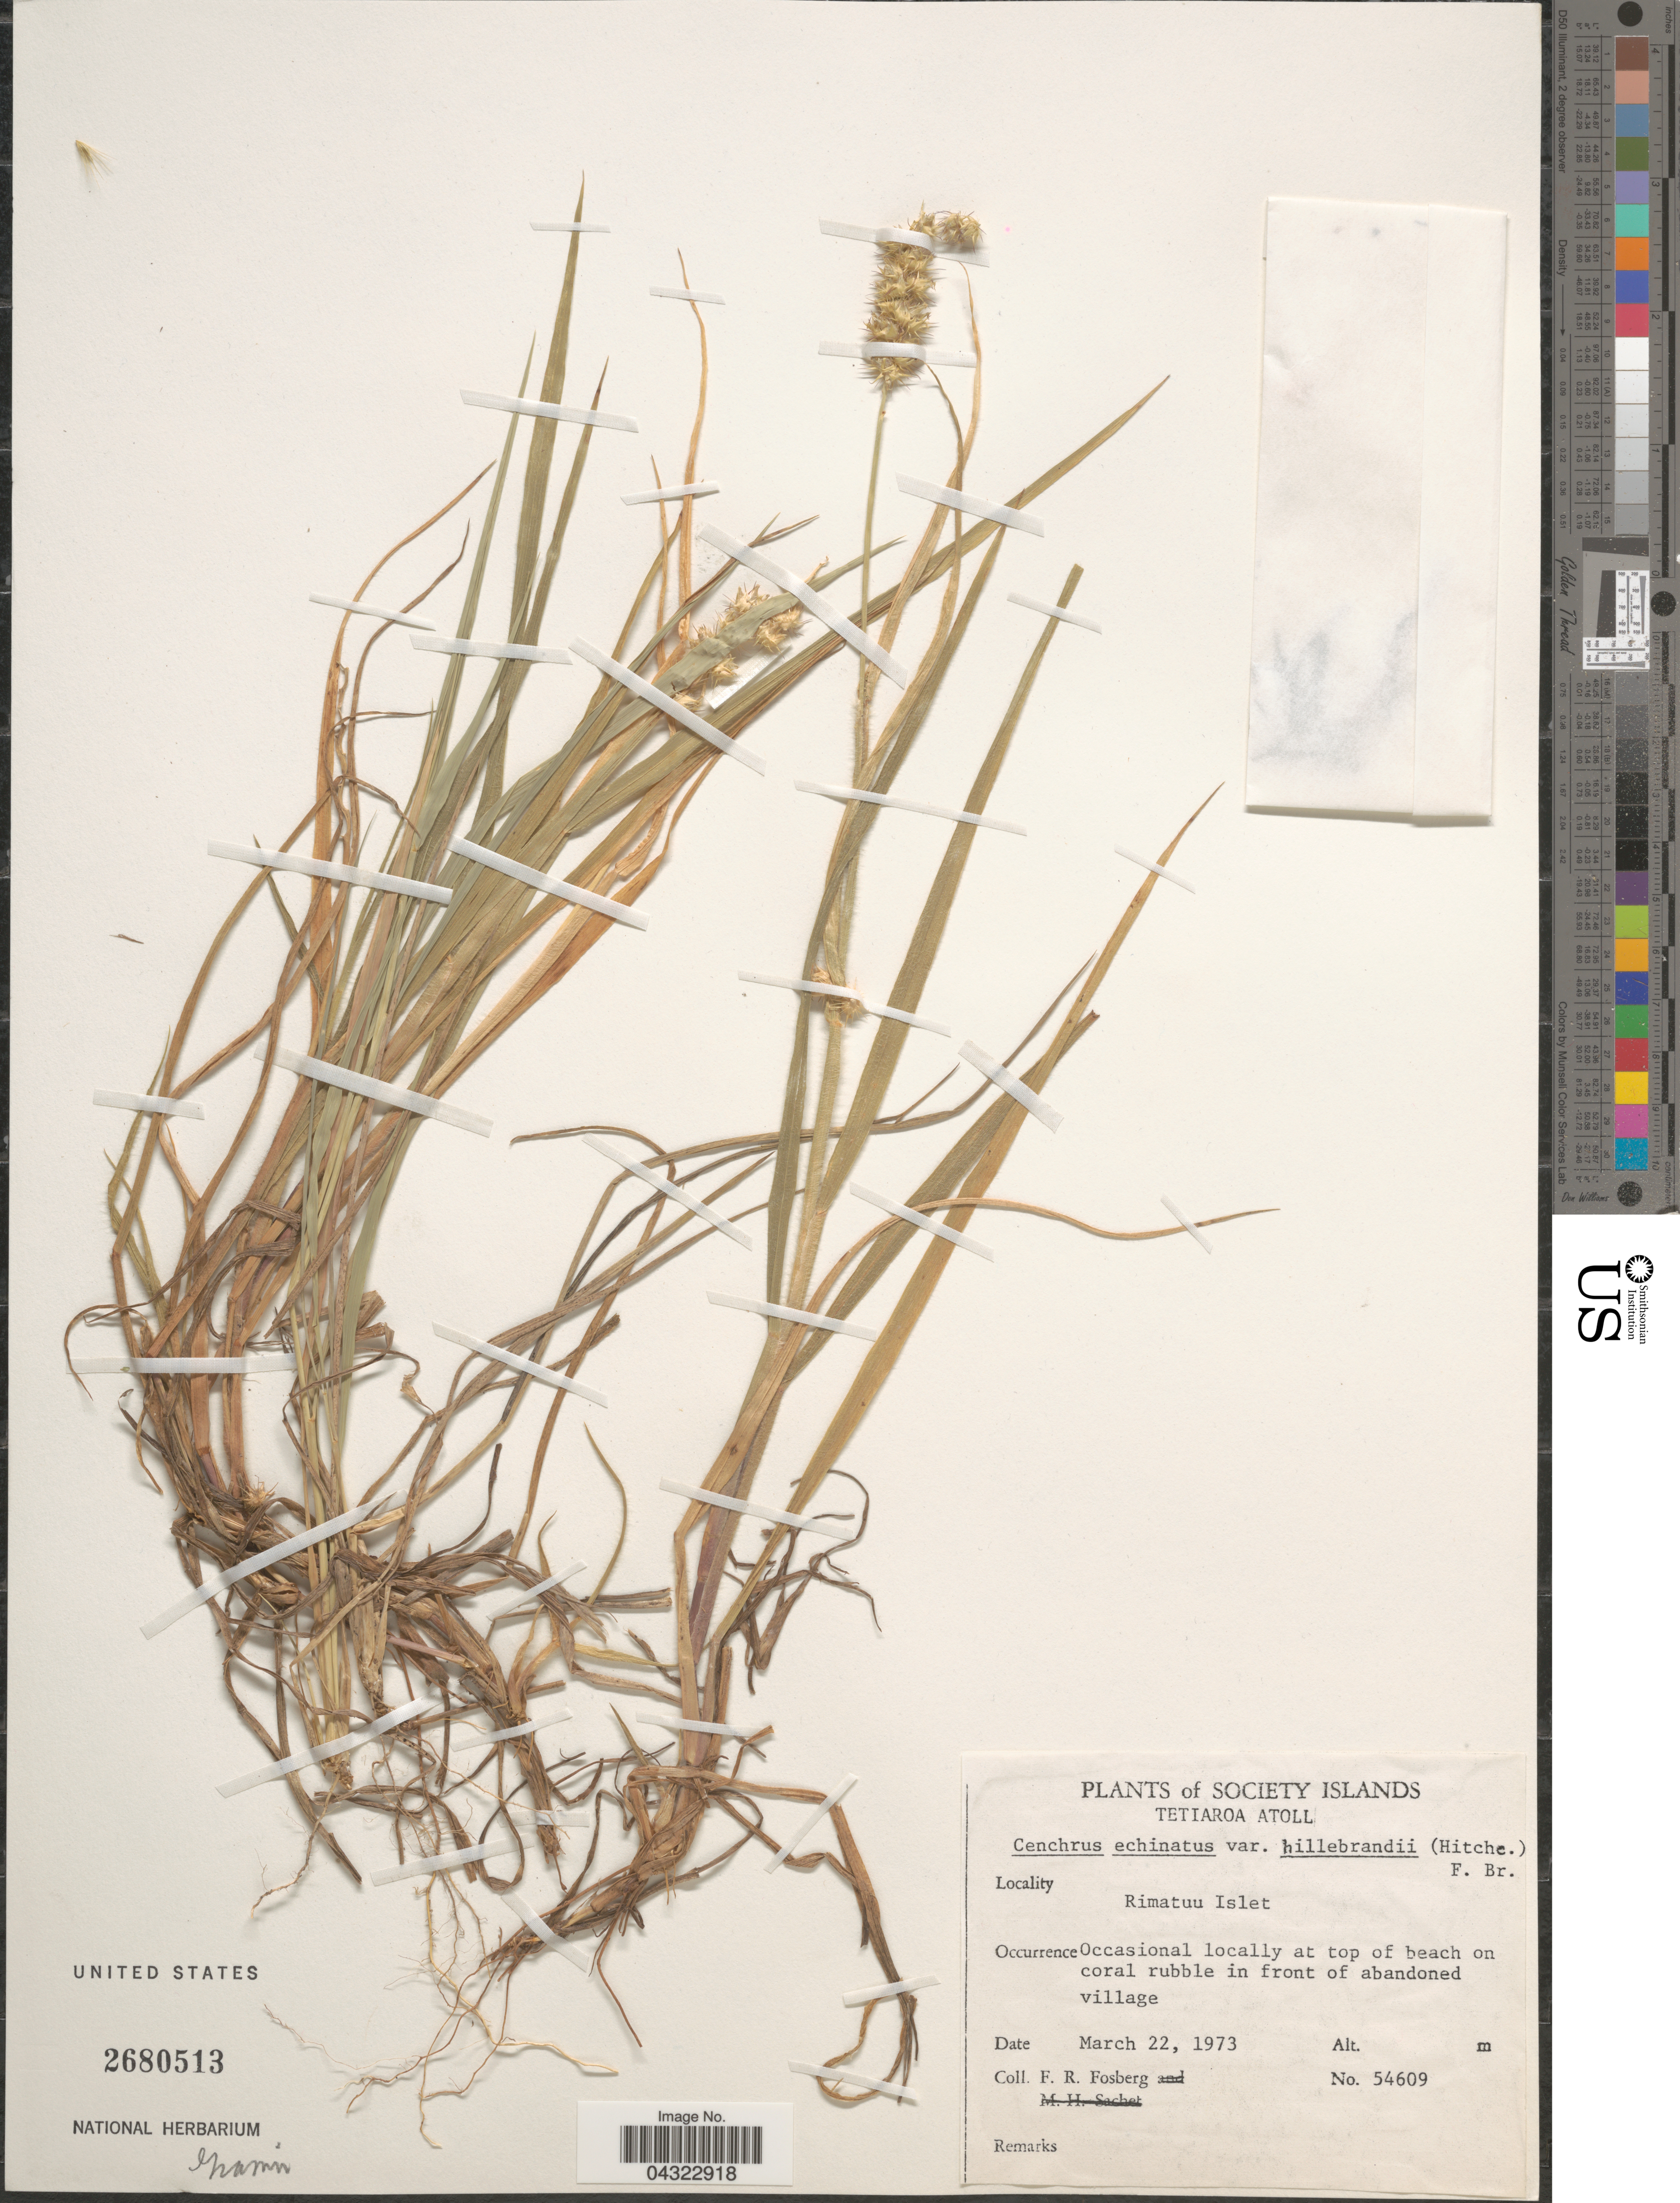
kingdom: Plantae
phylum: Tracheophyta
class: Liliopsida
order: Poales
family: Poaceae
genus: Cenchrus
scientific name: Cenchrus echinatus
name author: L.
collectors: F. R. Fosberg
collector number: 54609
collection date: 1973-03-22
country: French Polynesia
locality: Society Islands. Tetiaroa Atoll. Rimatuu Islet. Occasional locally at top of beach on coral rubble in front of abandoned village.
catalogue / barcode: US 2680513